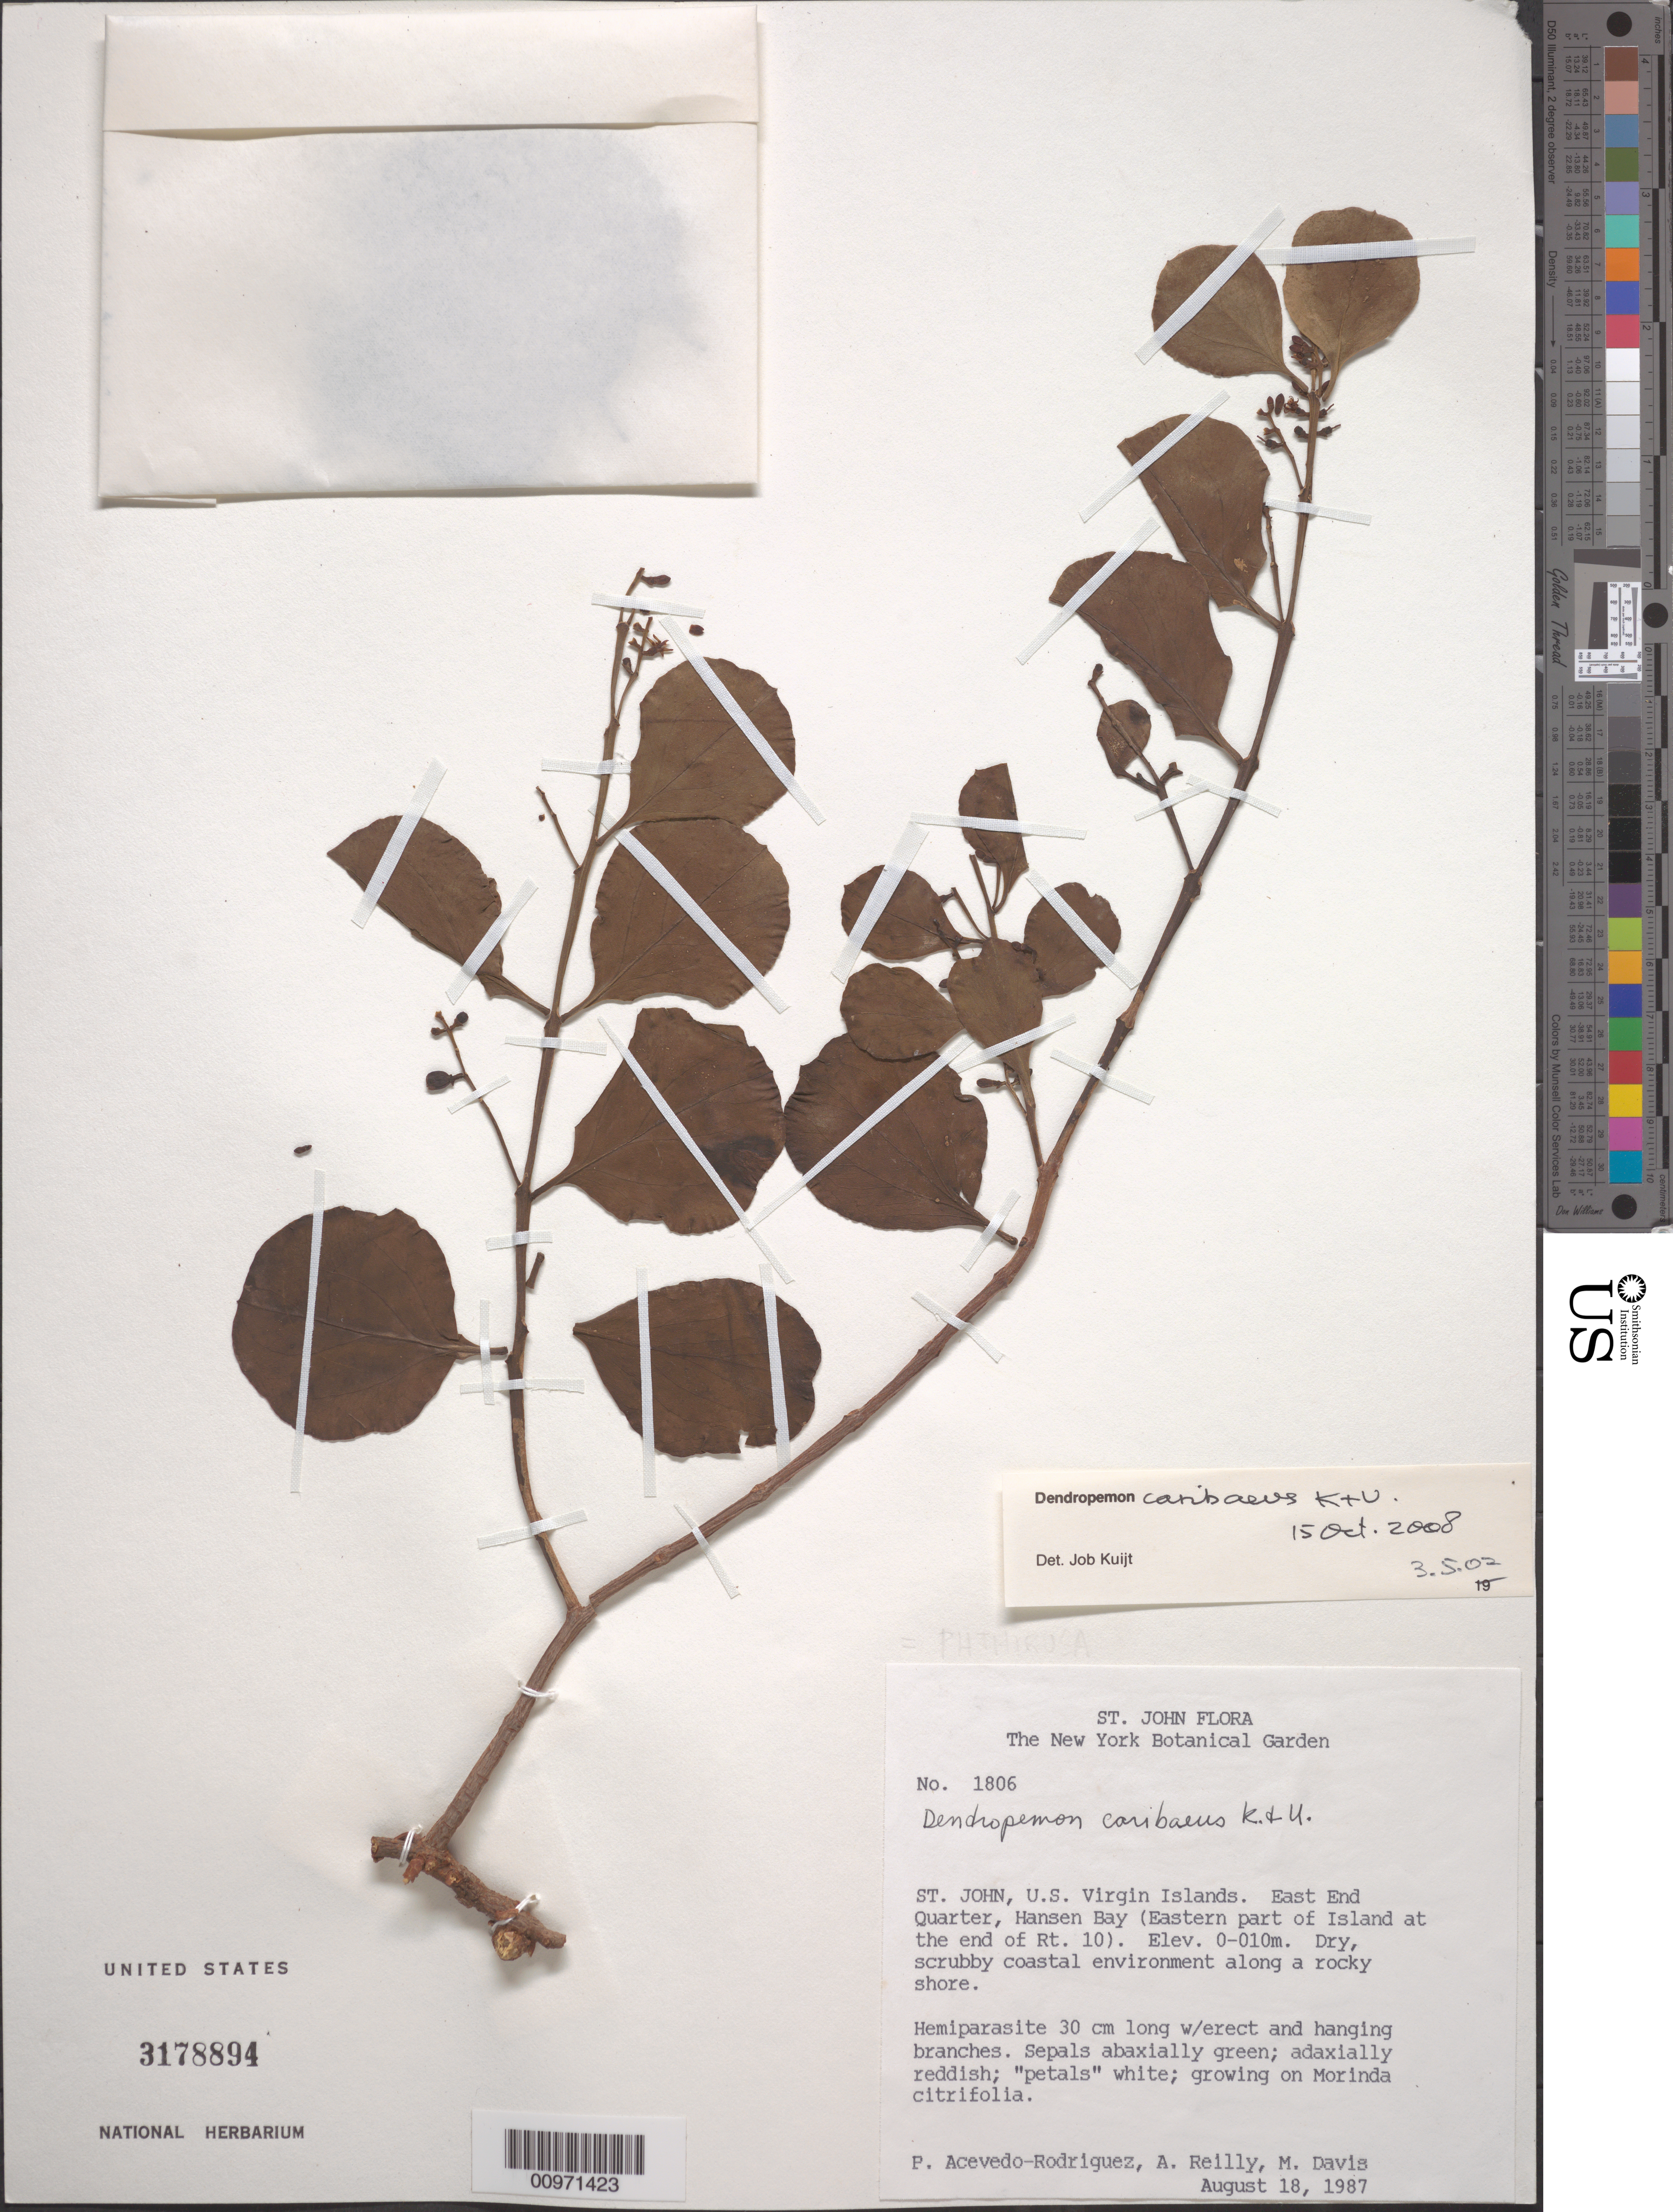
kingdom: Plantae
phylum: Tracheophyta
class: Magnoliopsida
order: Santalales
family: Loranthaceae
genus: Dendropemon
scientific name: Dendropemon caribaeus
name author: Krug & Urb.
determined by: Kuijt, Job, (CANADA)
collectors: P. Acevedo-Rodr., A. Reilly & M. Davis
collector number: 1806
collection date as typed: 18 Aug 1987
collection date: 1987-08-18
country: U.S. Virgin Islands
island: St. John I.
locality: East End Quarter, Hansen Bay (Eastern part of island at end of Rt. 10)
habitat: Dry, scrubby coastal environment along a rocky shore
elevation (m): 0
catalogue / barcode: US 3178894